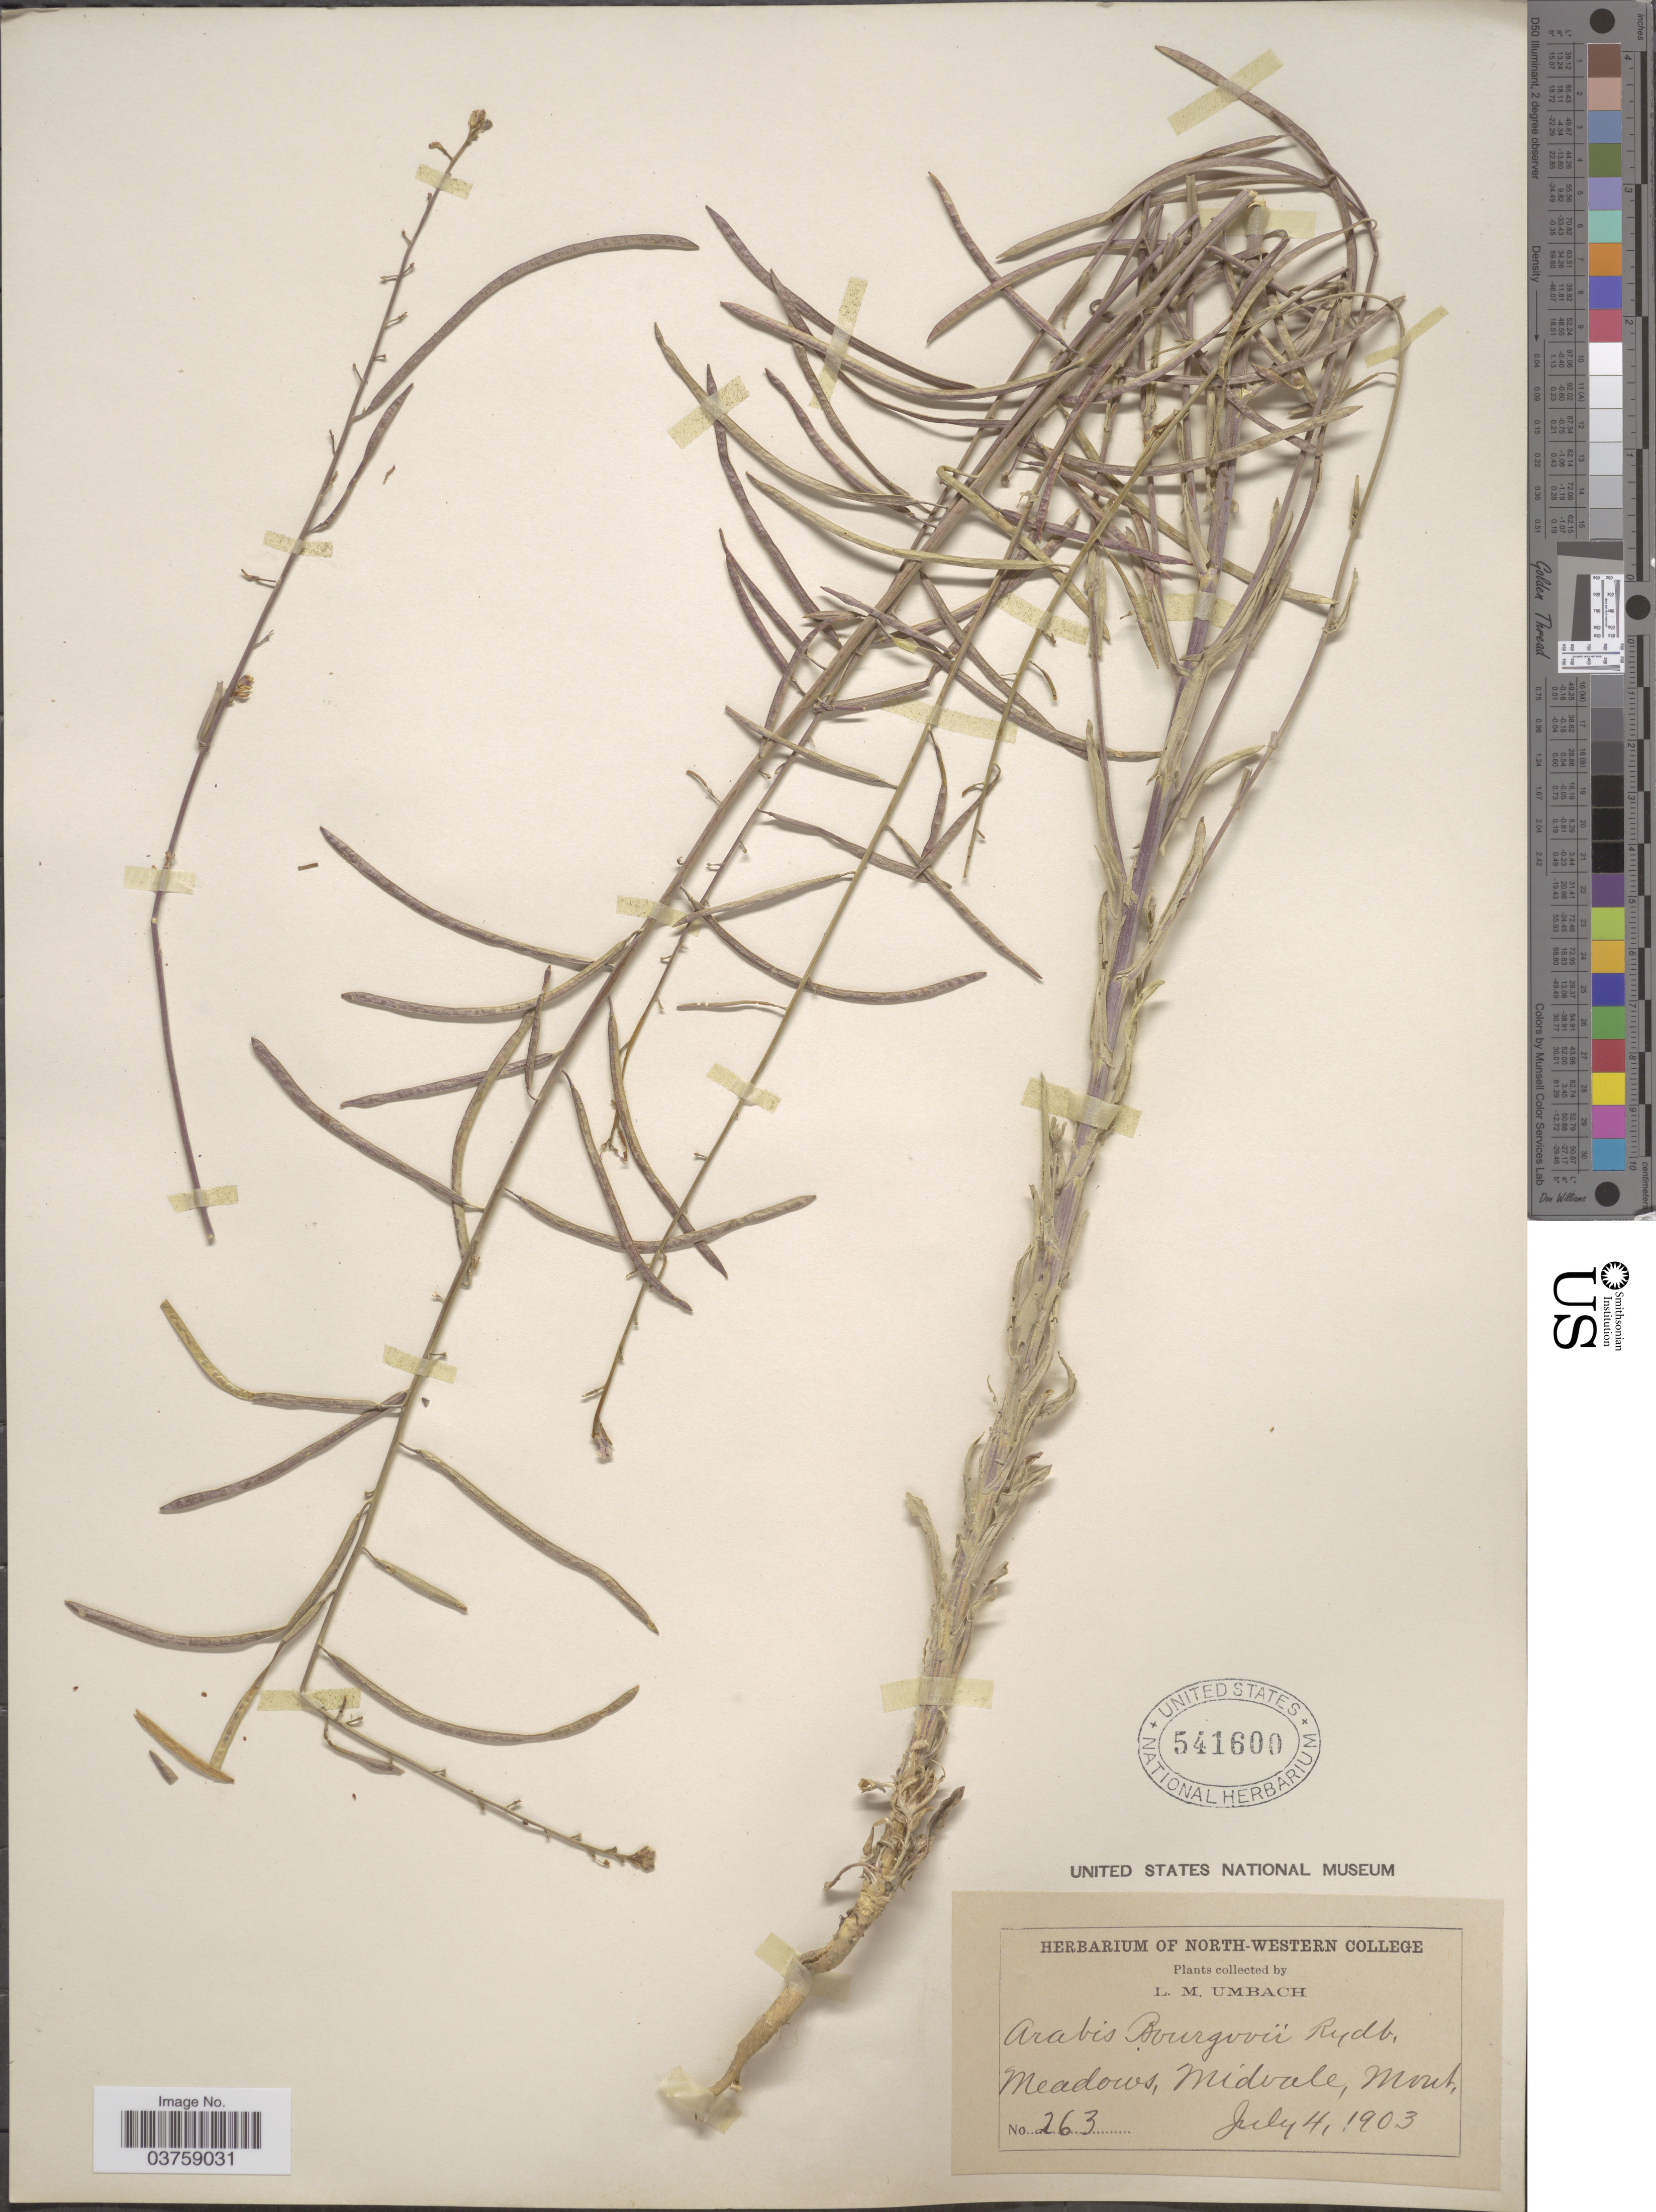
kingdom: Plantae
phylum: Tracheophyta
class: Magnoliopsida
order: Brassicales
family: Brassicaceae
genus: Arabis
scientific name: Arabis sparsiflora var. subvillosa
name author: (S. Watson) Rollins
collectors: L. M. Umbach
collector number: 263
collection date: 1903-07-04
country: United States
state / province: Montana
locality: Meadows, Midvale.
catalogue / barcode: US 541600